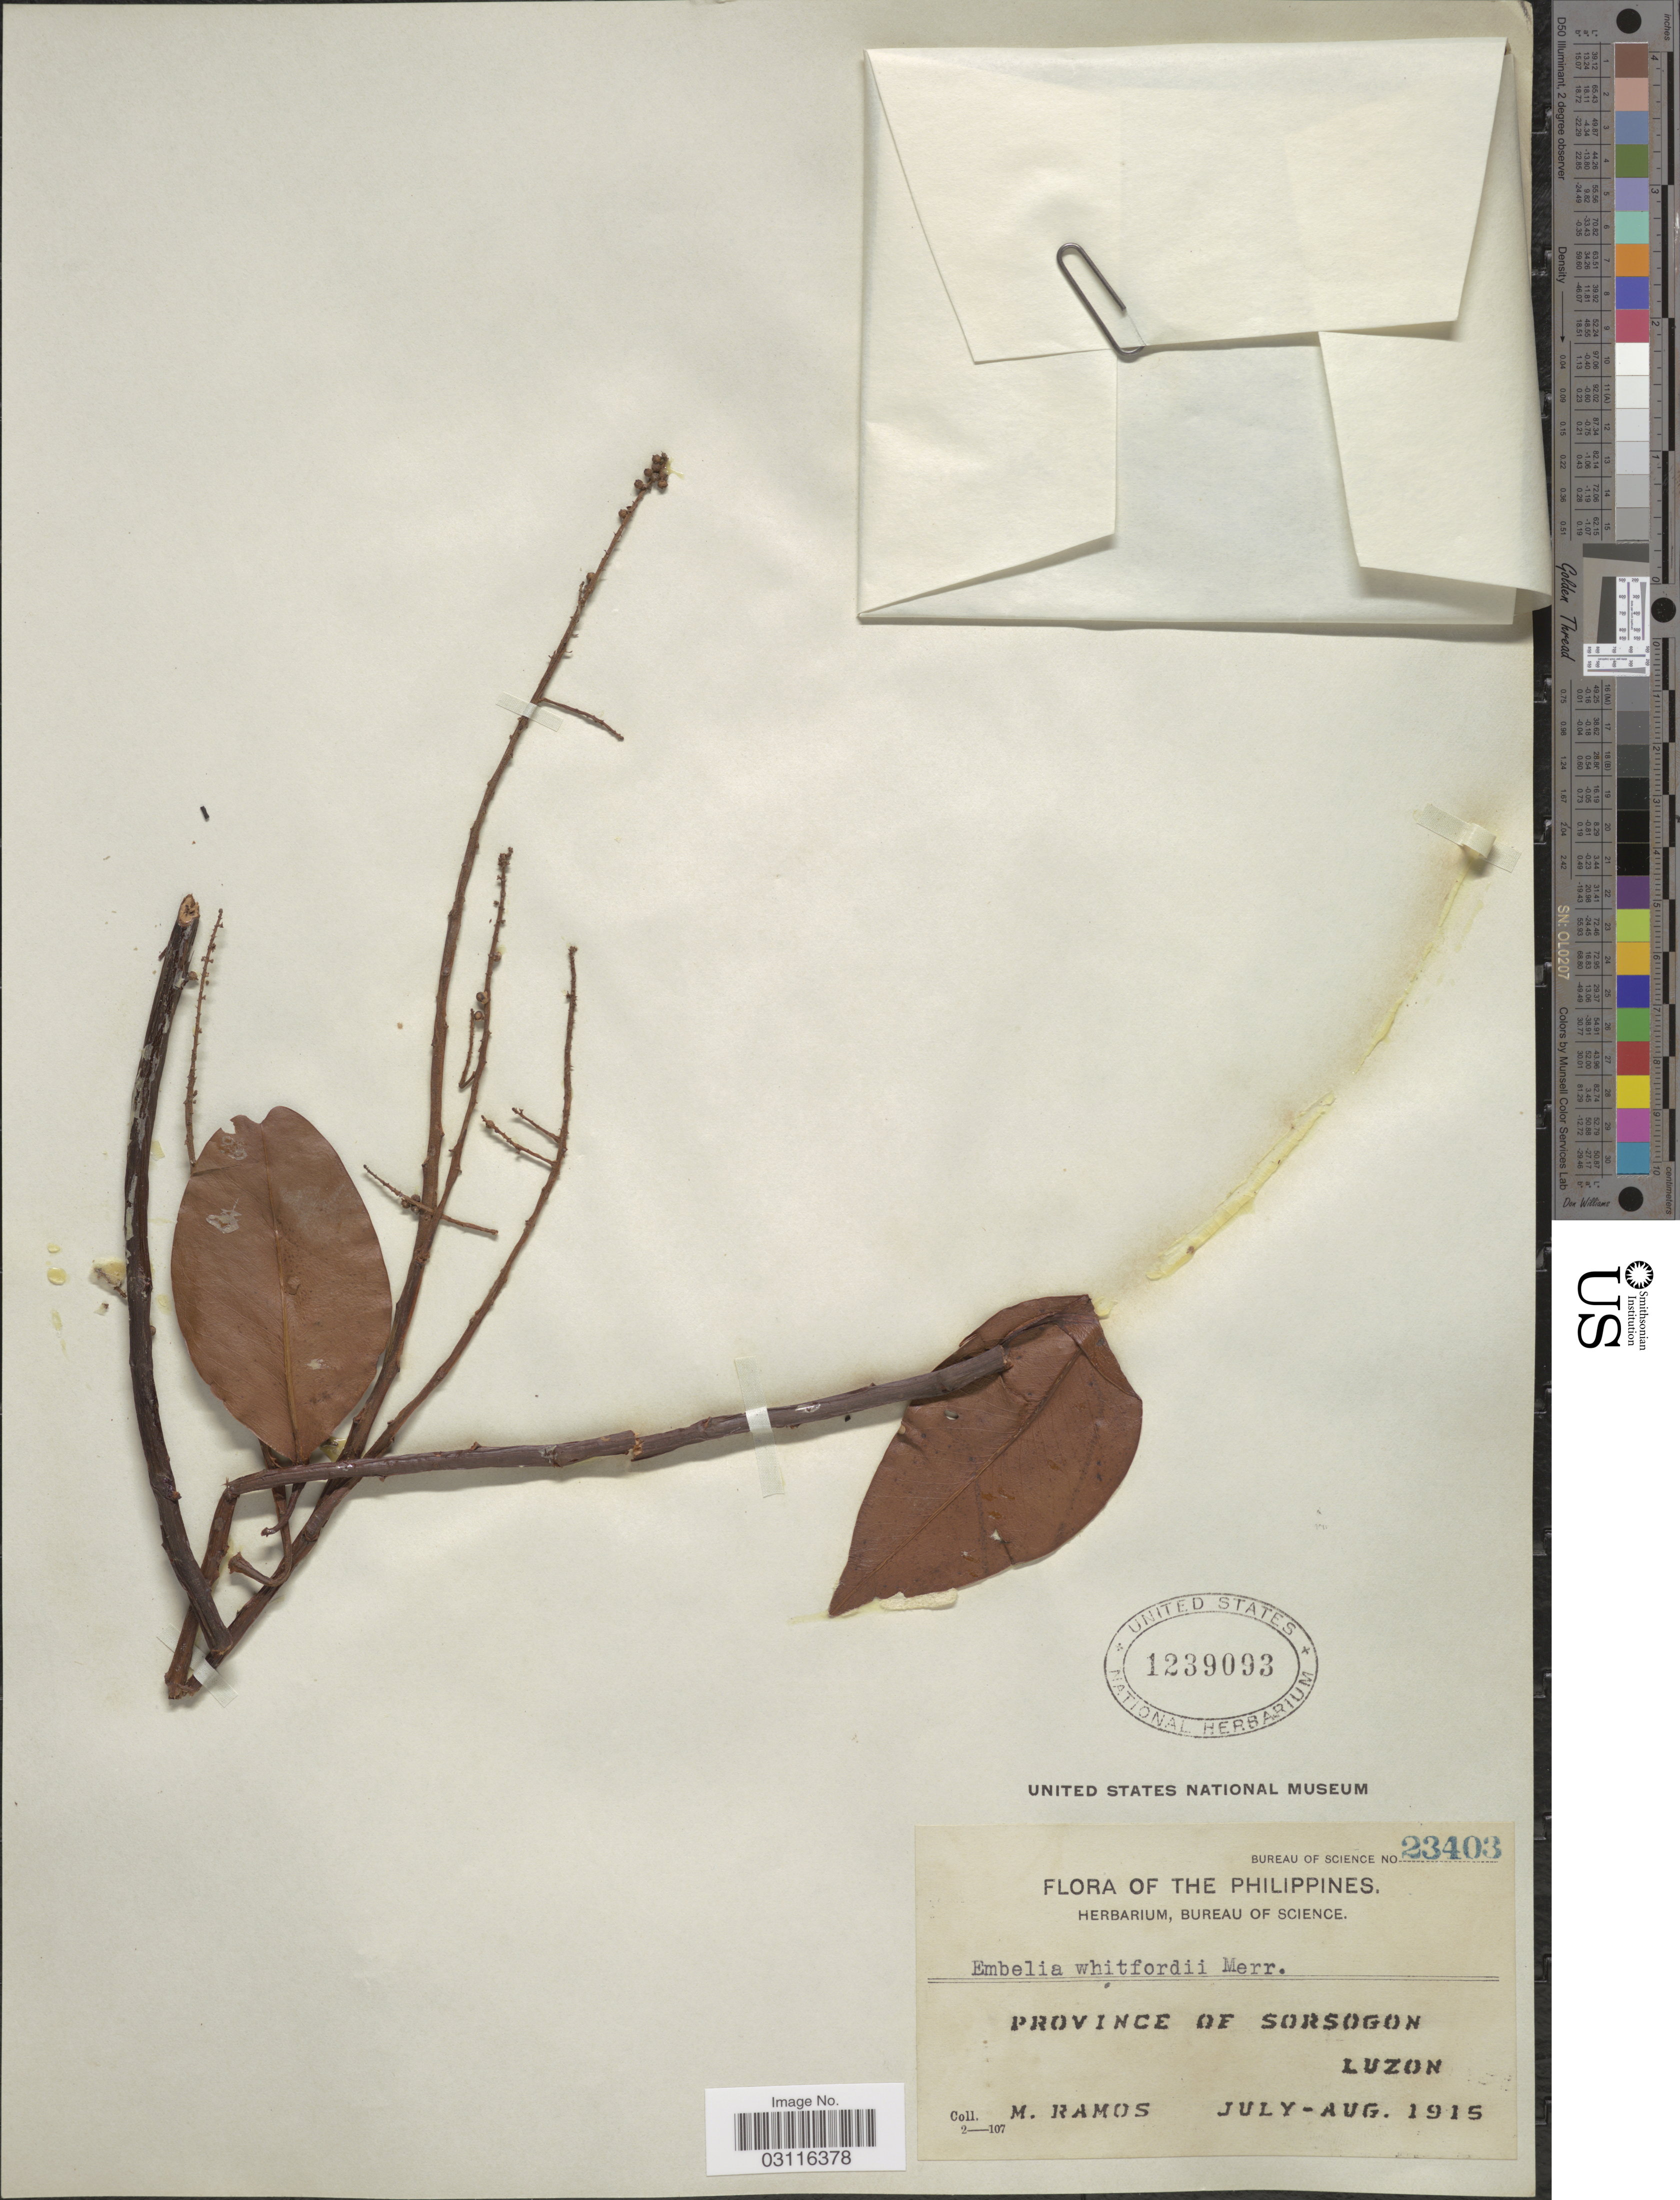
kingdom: Plantae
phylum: Tracheophyta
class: Magnoliopsida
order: Ericales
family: Primulaceae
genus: Embelia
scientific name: Embelia whitfordii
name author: Merr.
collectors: M. Ramos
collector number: Bureau of Science 23403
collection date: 1915-07/1915-08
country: Philippines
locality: Province of Sorsogon. Luzon.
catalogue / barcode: US 1239093